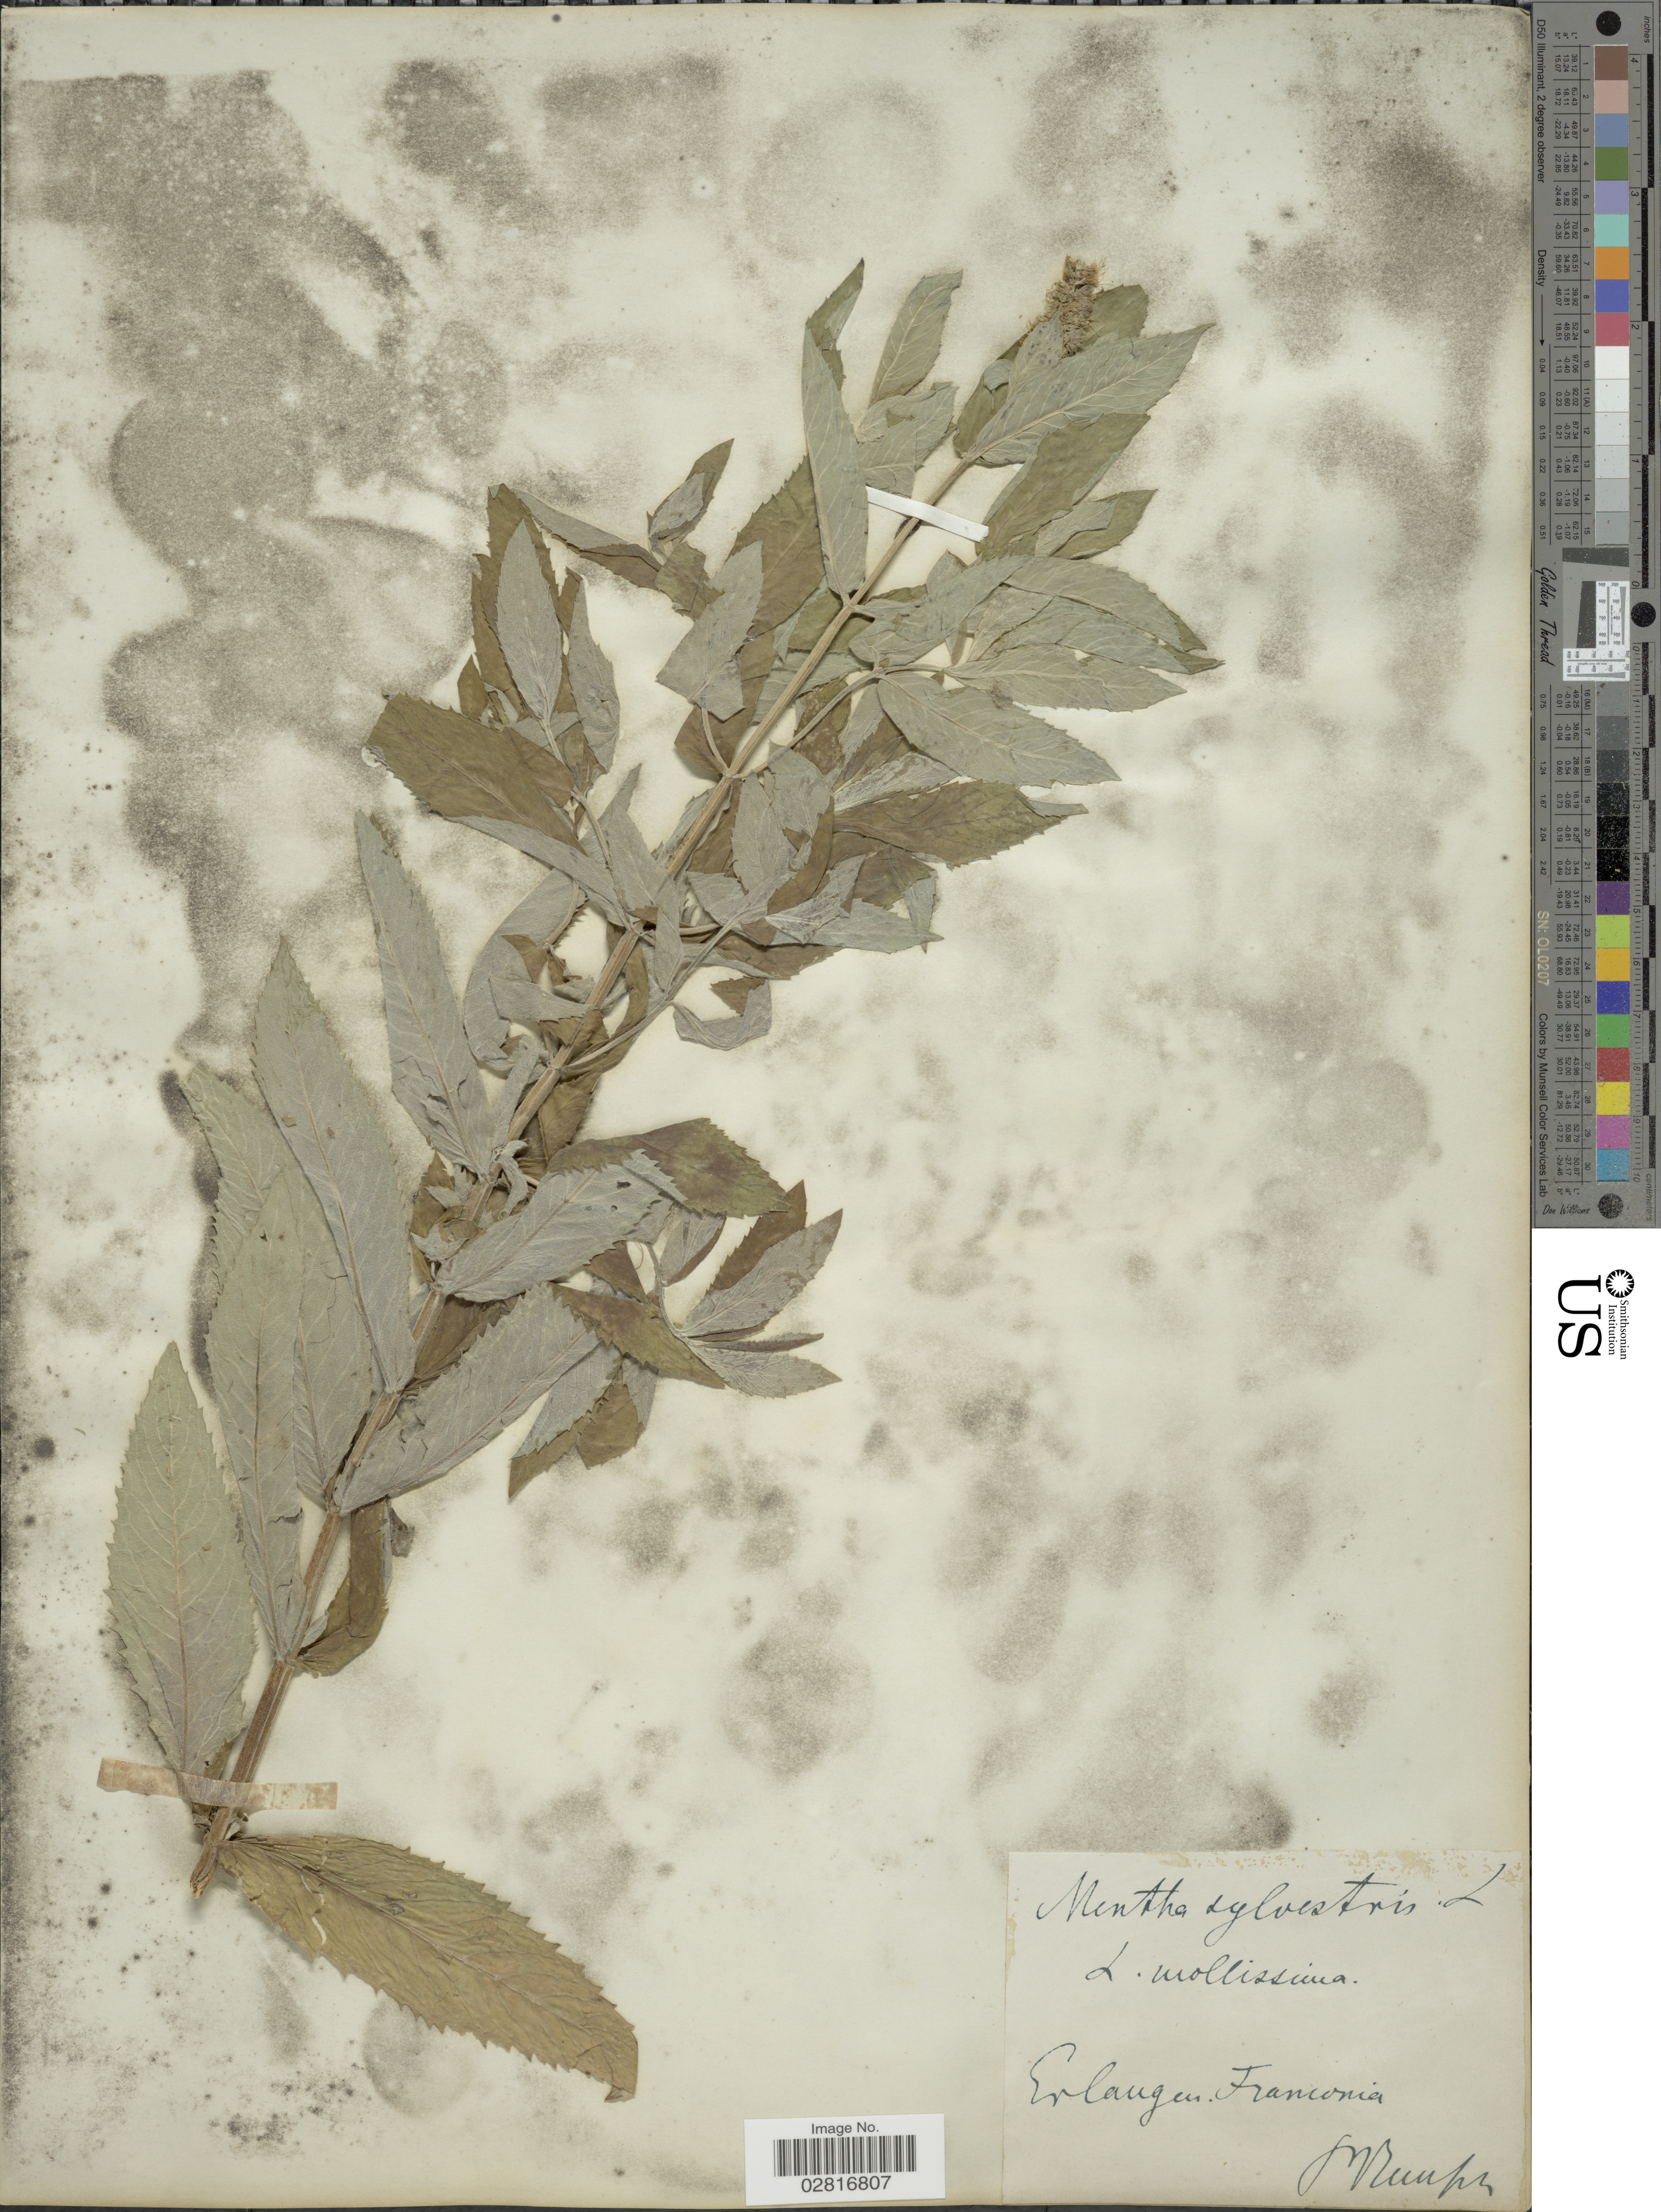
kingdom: Plantae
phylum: Tracheophyta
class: Magnoliopsida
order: Lamiales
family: Lamiaceae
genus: Mentha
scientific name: Mentha sylvestris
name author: L.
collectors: P. Reinsch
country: Germany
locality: Erlangen Franconia.